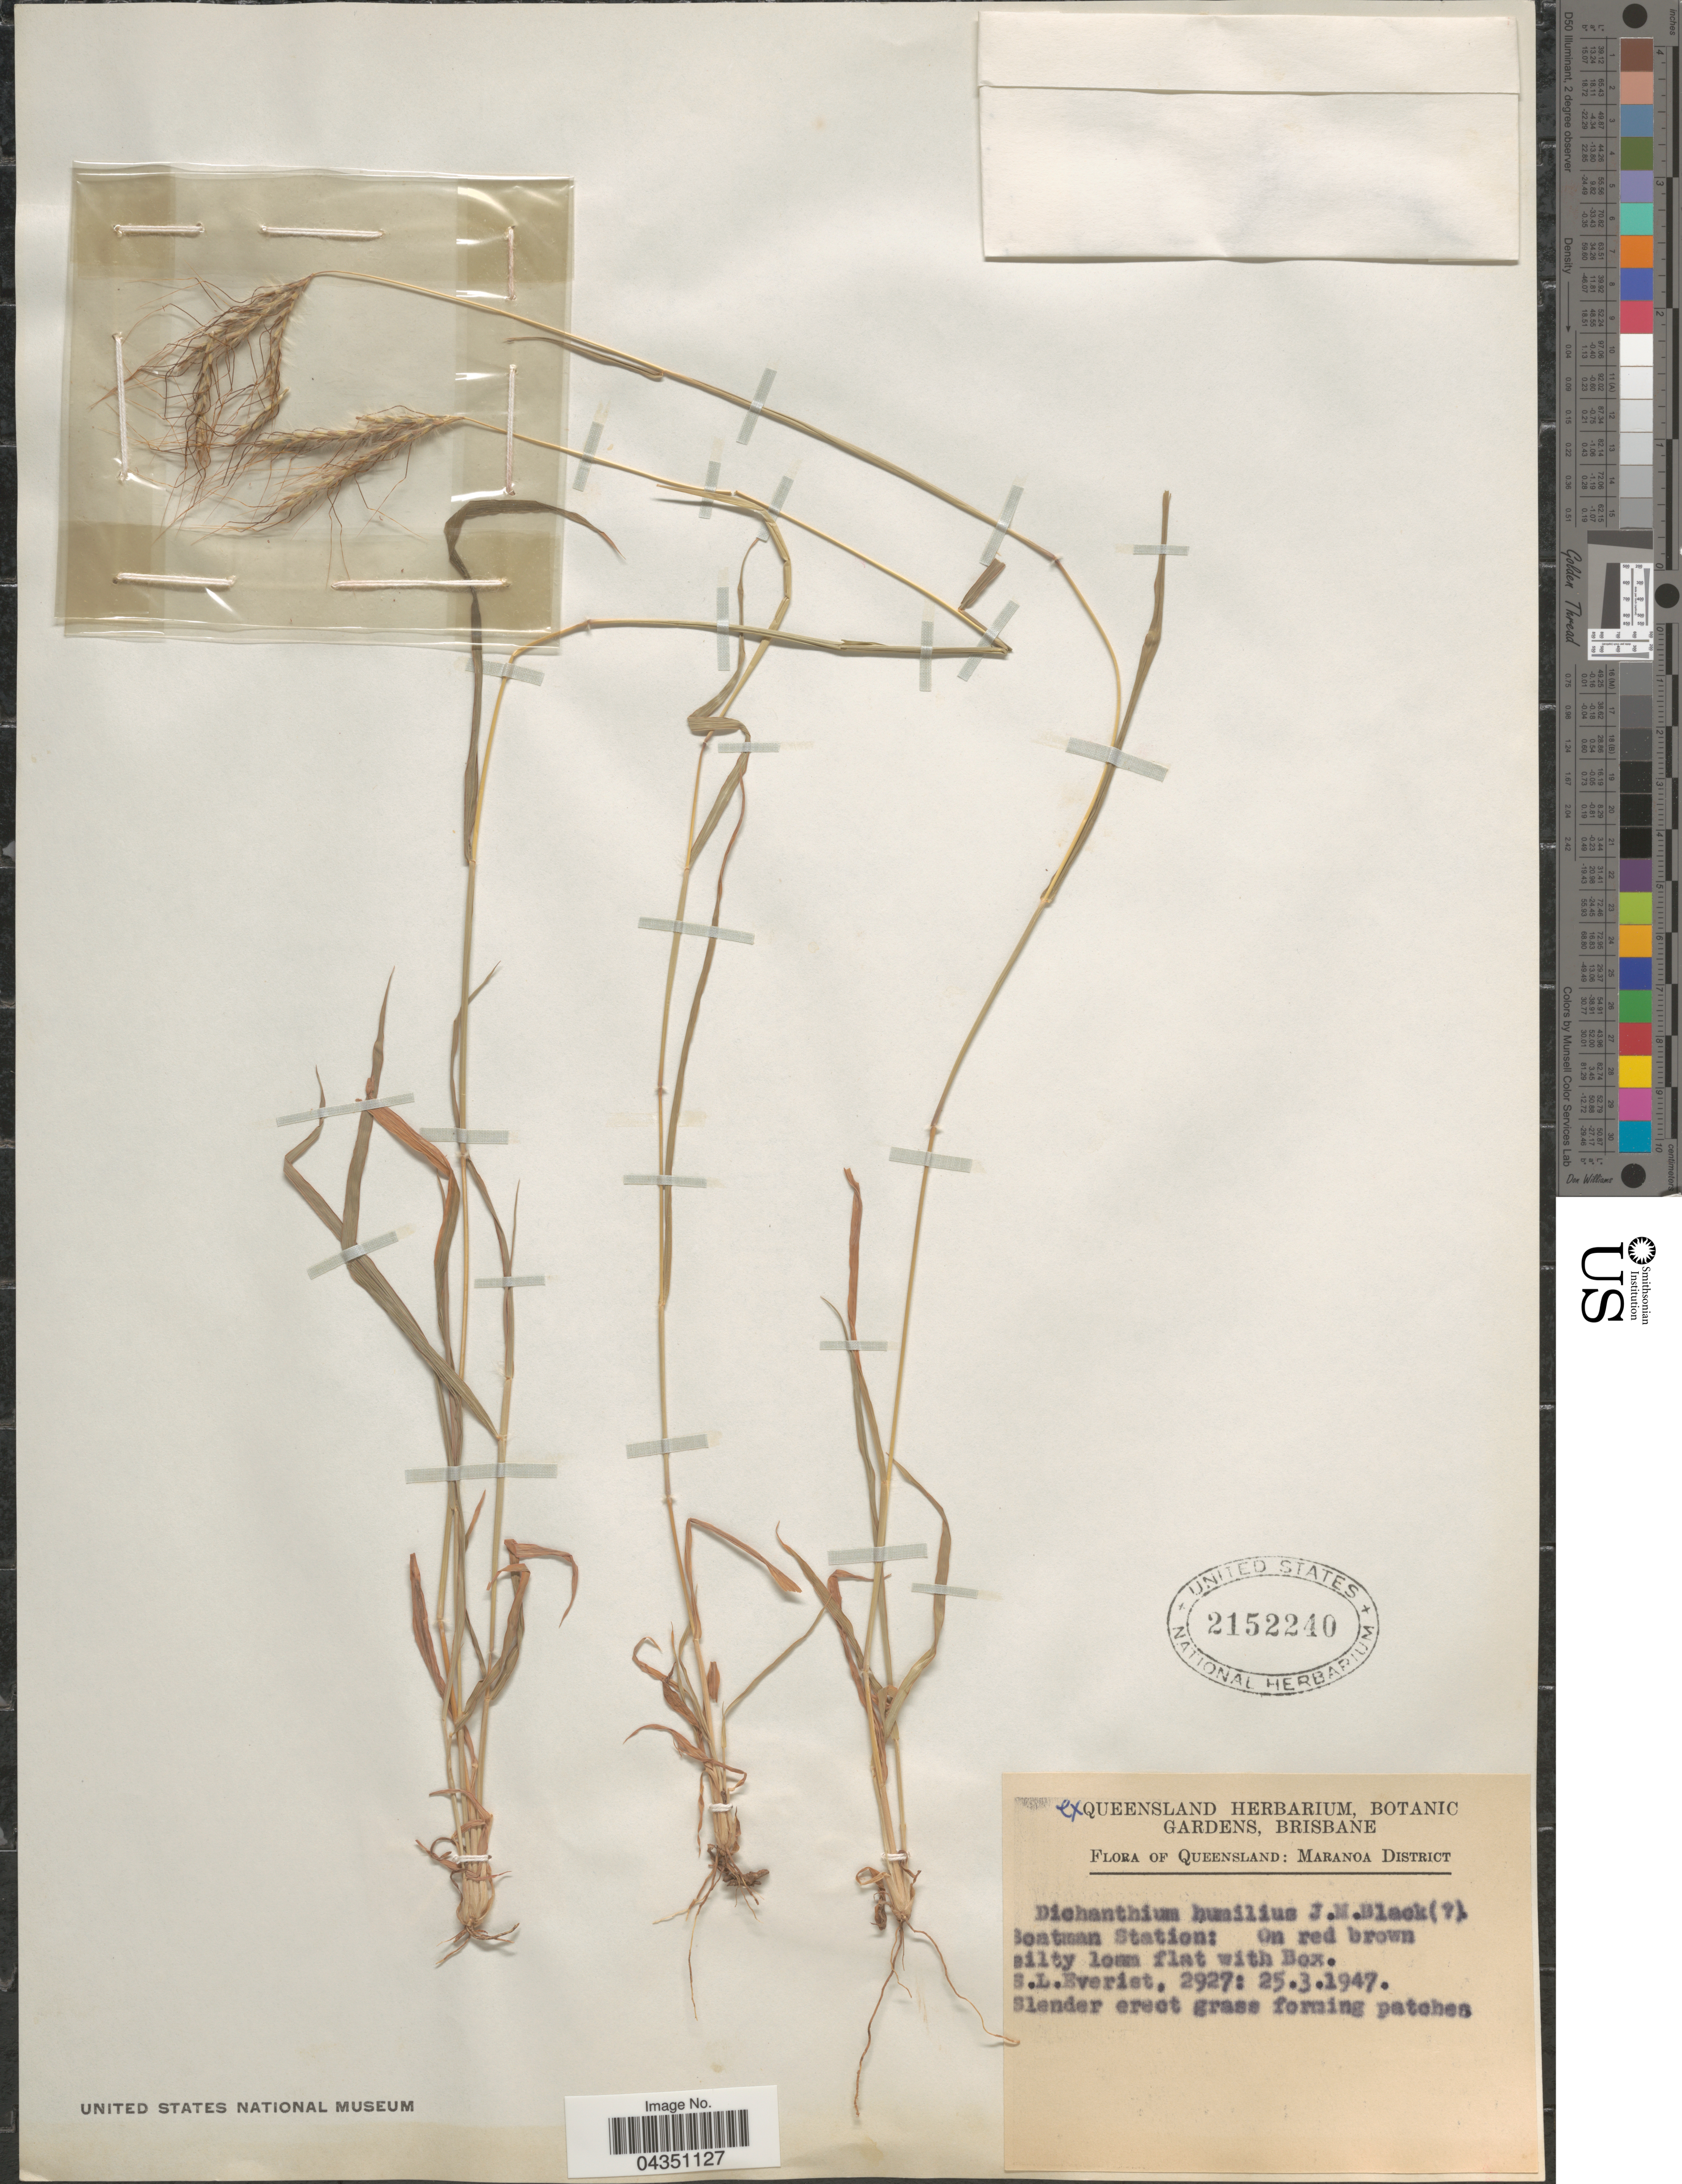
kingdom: Plantae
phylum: Tracheophyta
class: Liliopsida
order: Poales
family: Poaceae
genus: Dichanthium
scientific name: Dichanthium sericeum subsp. humilius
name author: (J.M. Black) B.K. Simon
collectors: S. Everist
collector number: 2927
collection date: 1947-03-25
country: Australia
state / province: Queensland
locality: Maranoa District. Boatman Station.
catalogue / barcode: US 2152240